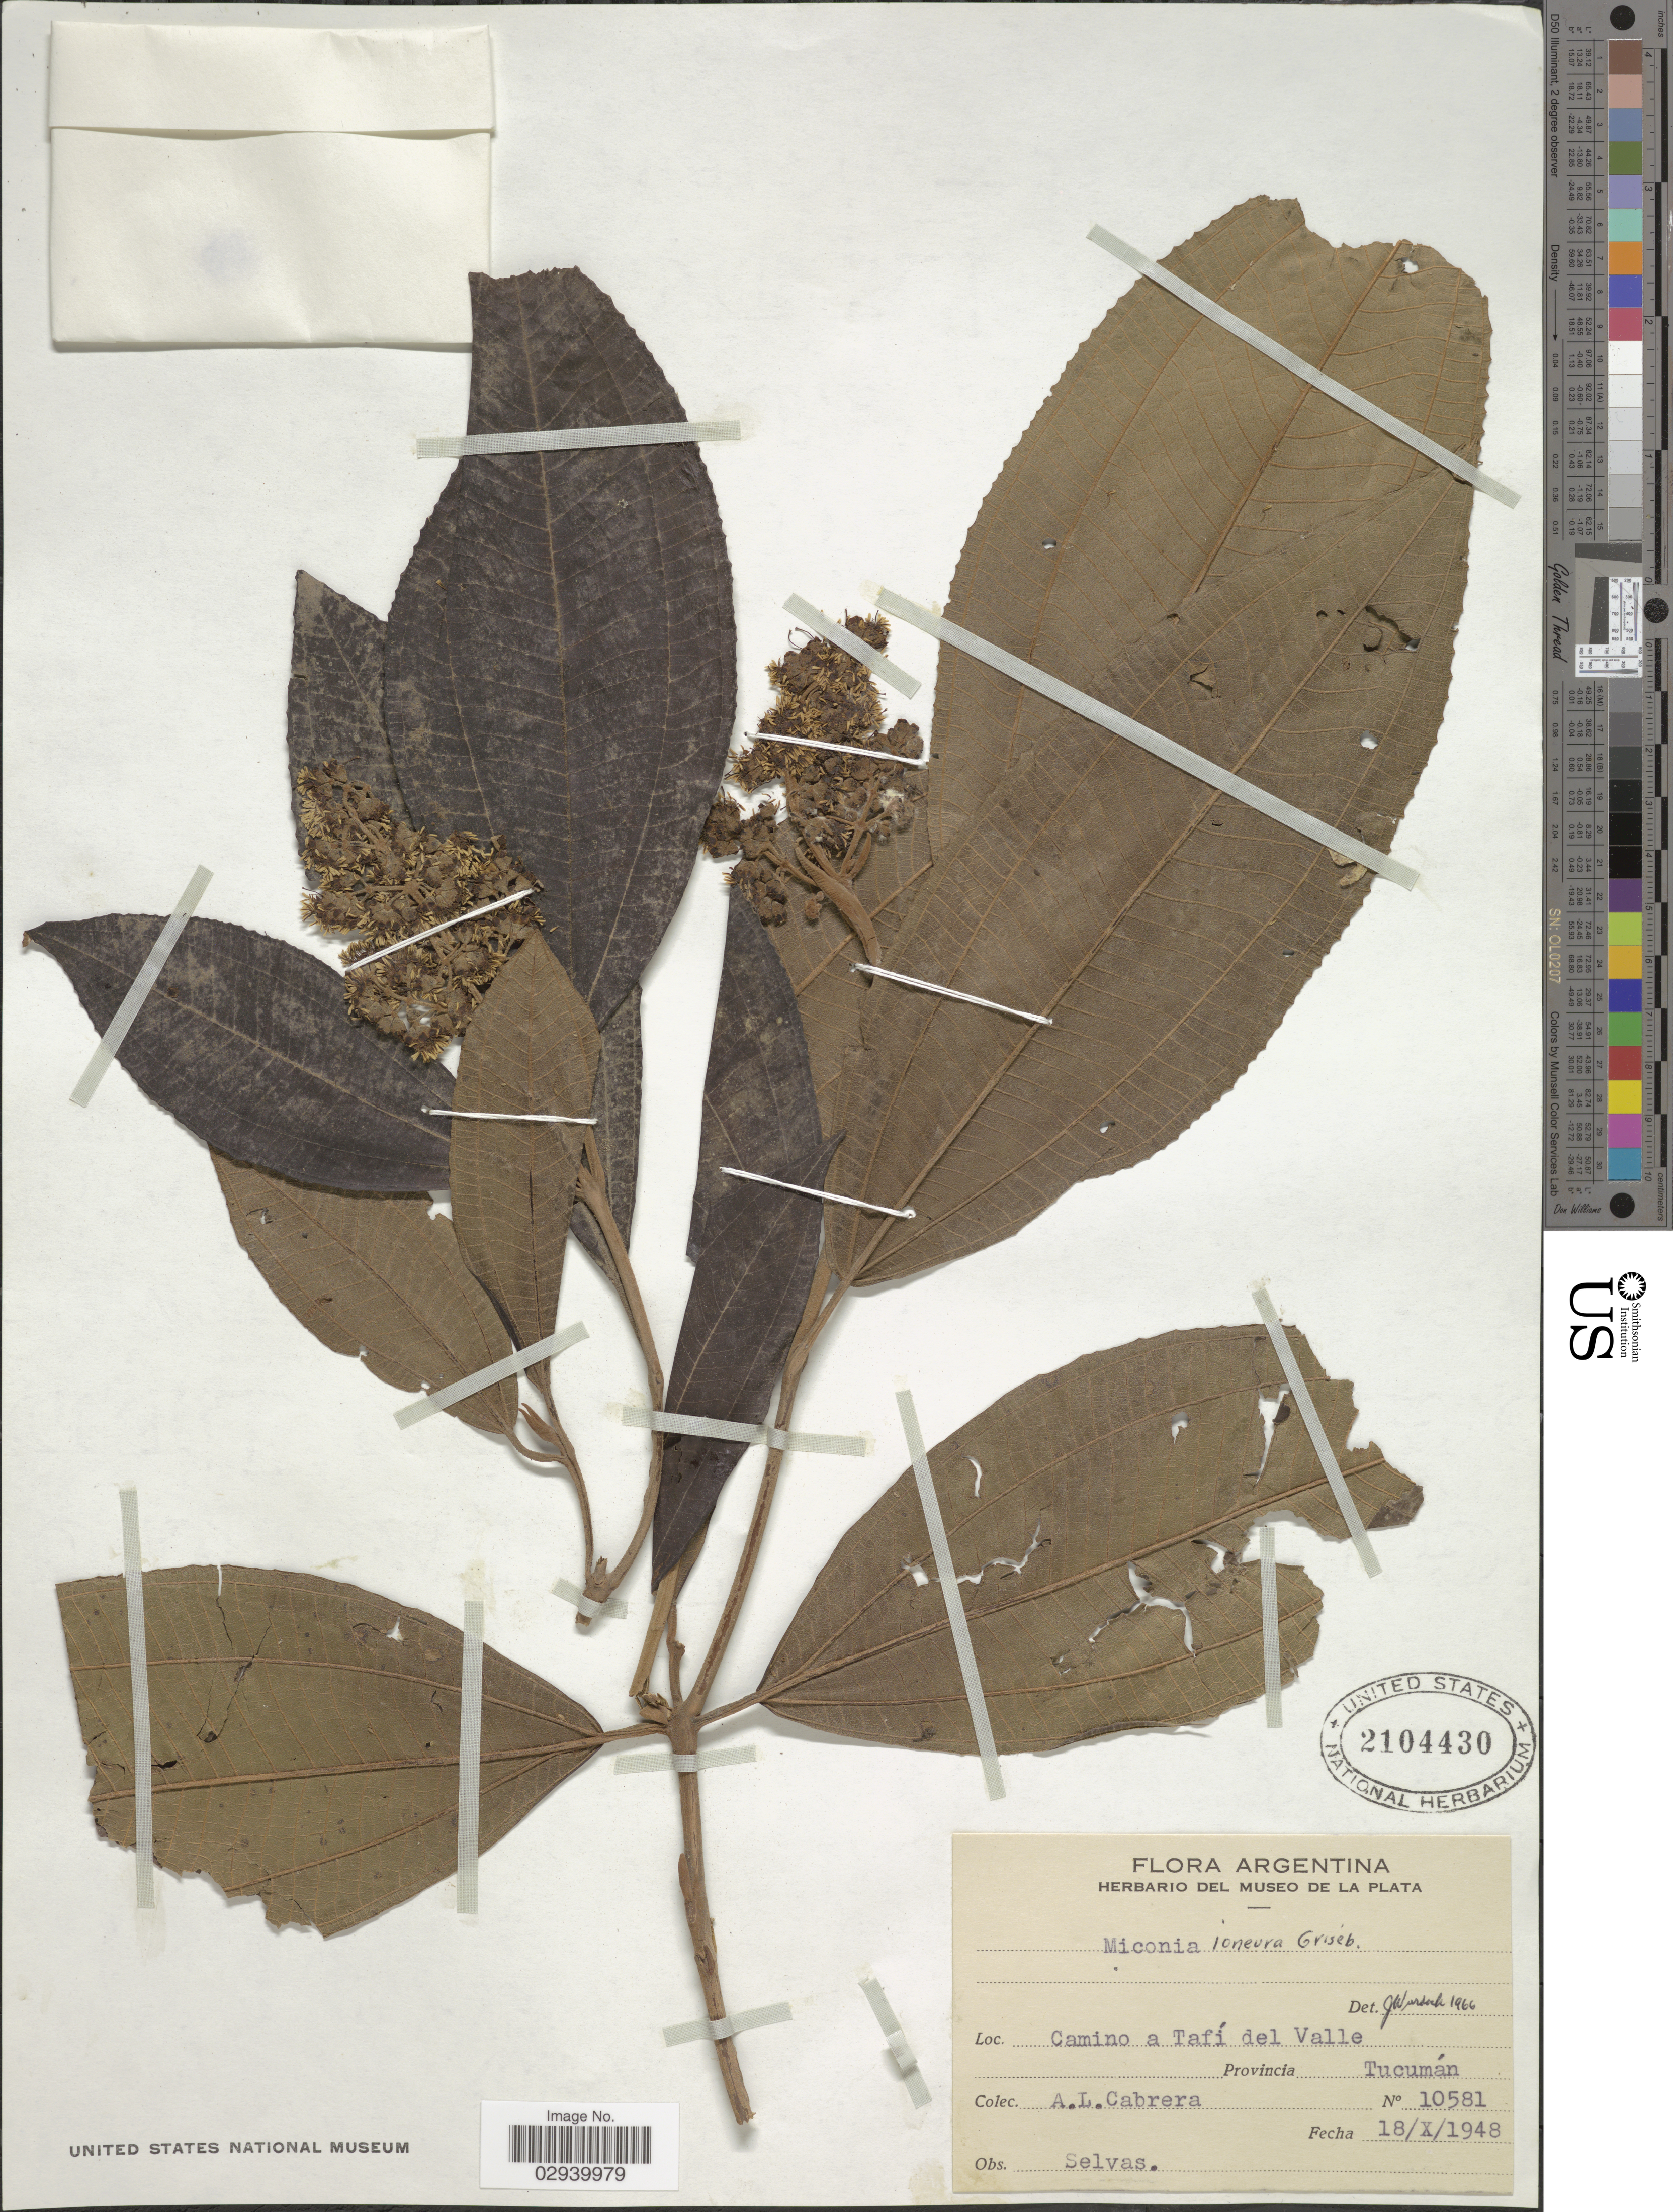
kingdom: Plantae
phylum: Tracheophyta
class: Magnoliopsida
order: Myrtales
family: Melastomataceae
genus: Miconia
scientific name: Miconia ioneura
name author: Griseb.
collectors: A. L. Cabrera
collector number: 10581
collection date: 1948-10-18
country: Argentina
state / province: Tucuman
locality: Camino a Tafí del Valle.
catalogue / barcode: US 2104430